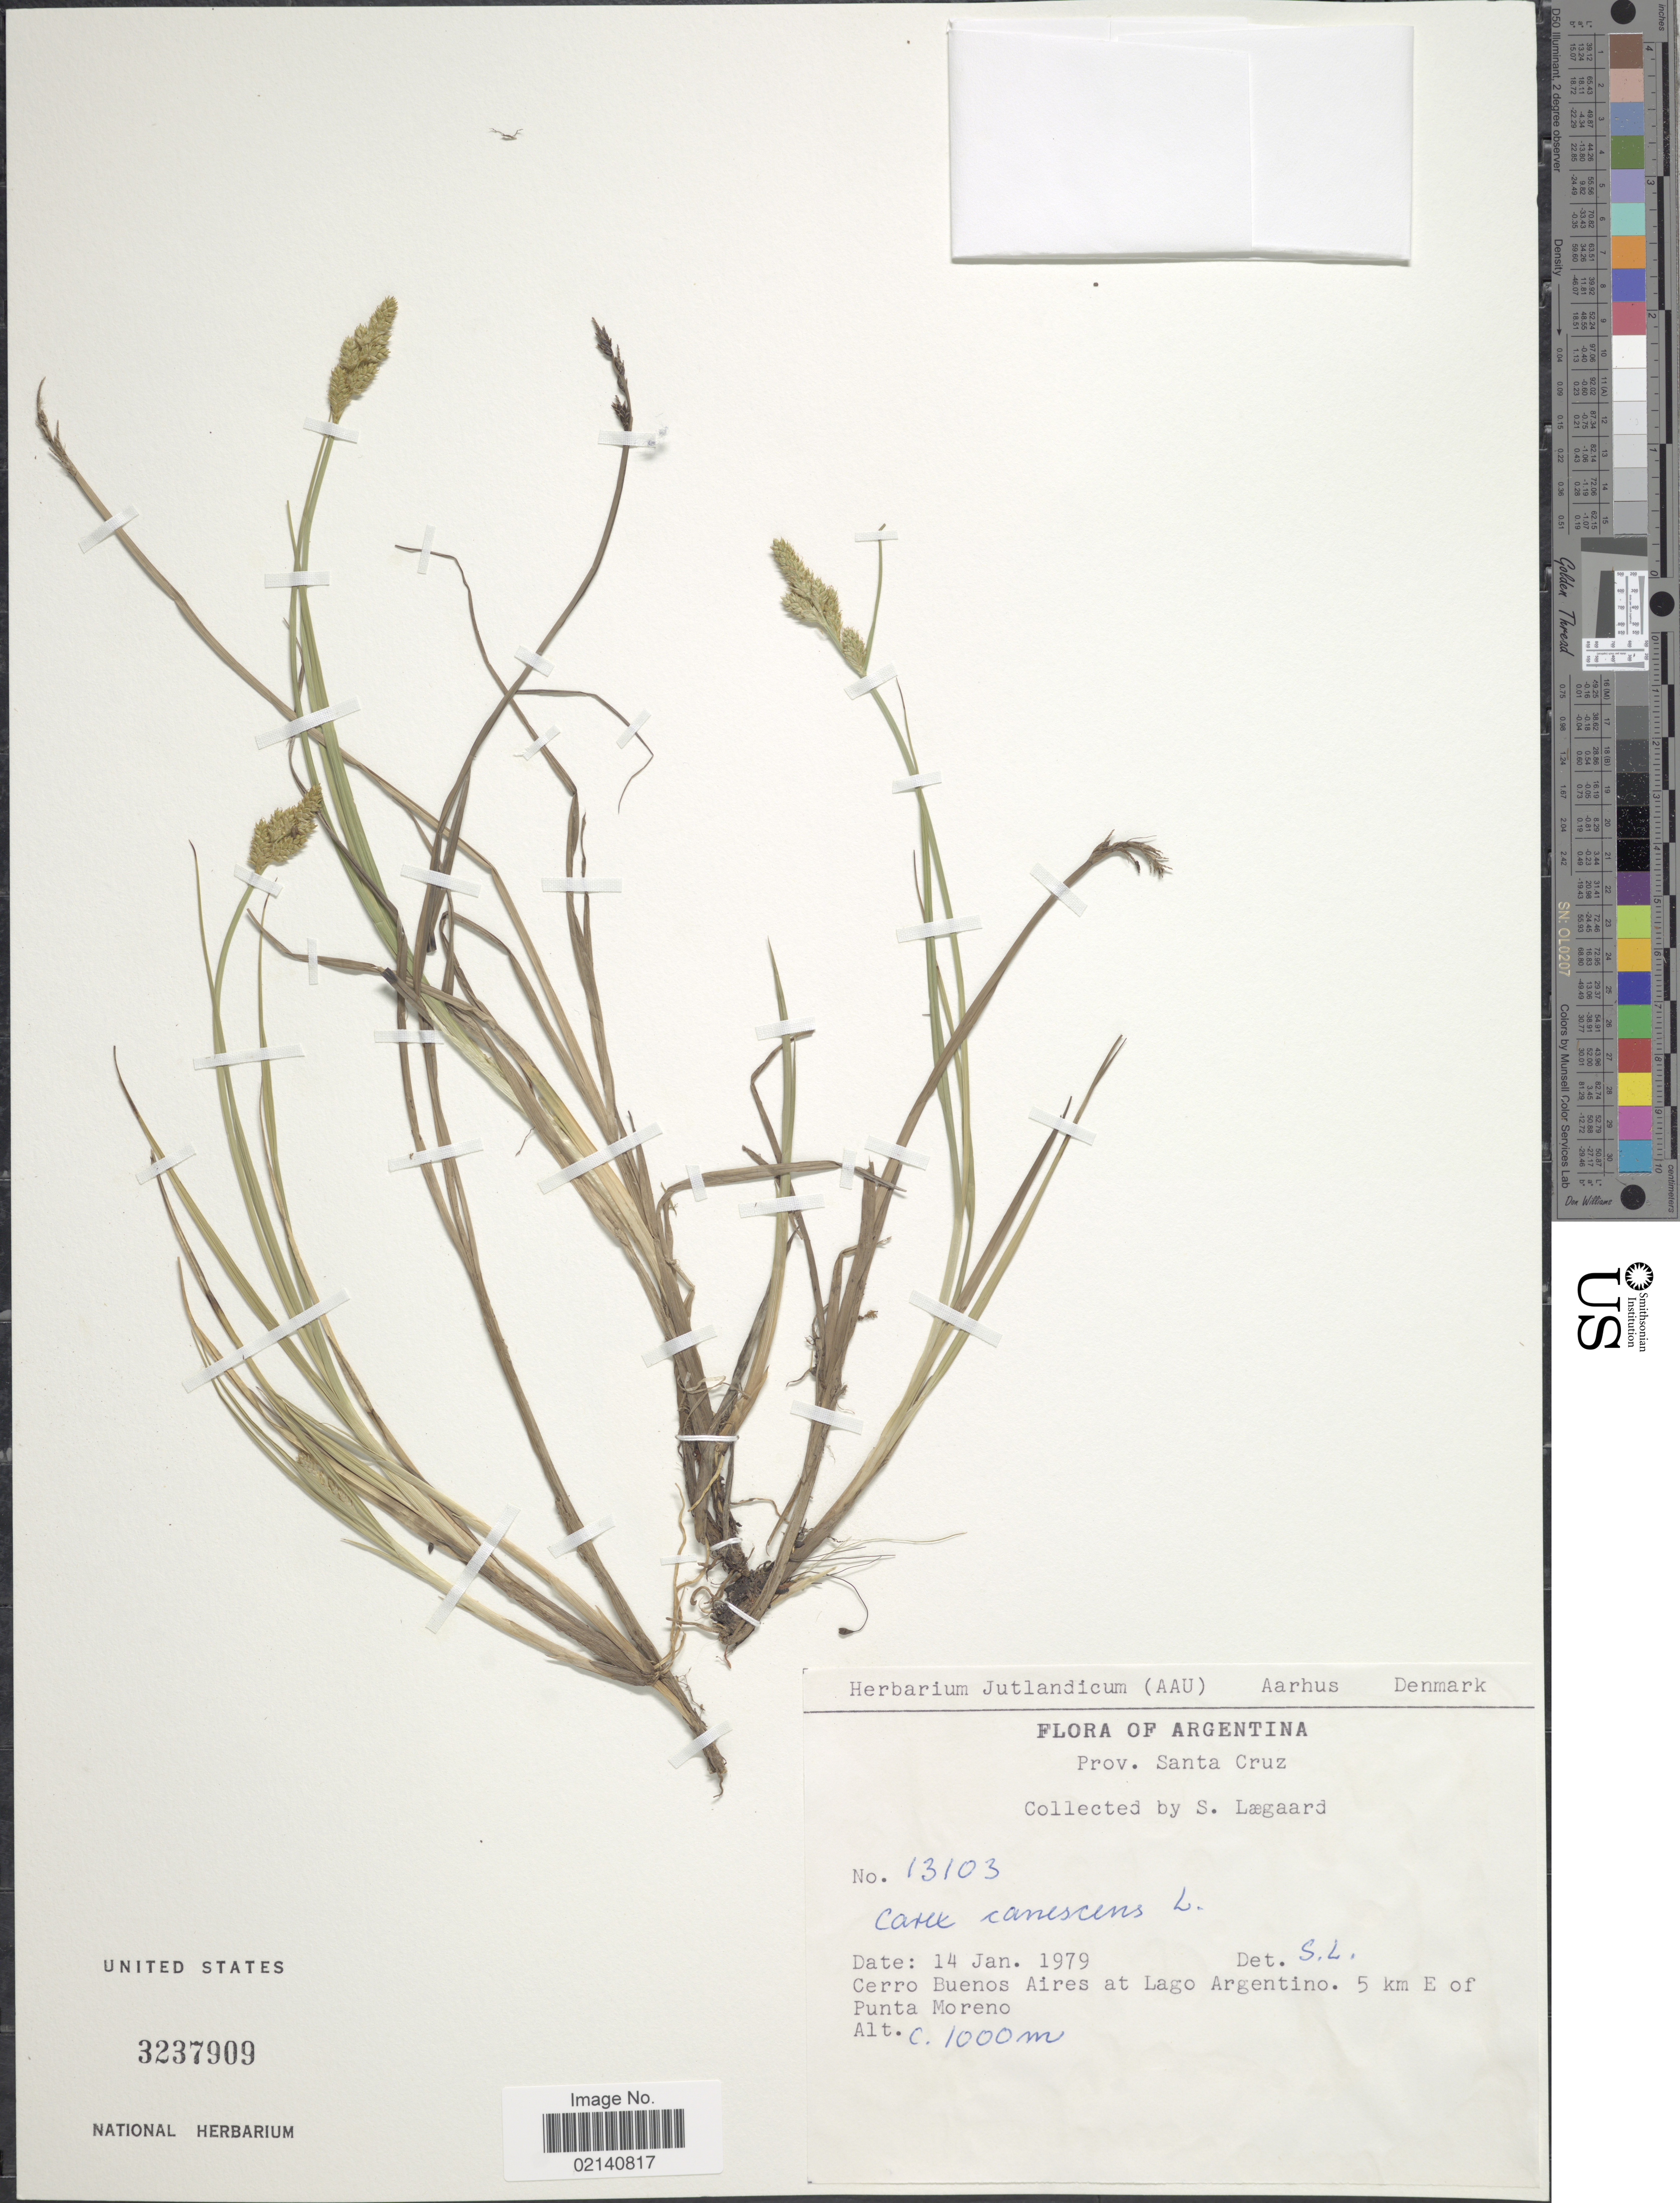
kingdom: Plantae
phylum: Tracheophyta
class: Liliopsida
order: Poales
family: Cyperaceae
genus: Carex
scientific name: Carex canescens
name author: L.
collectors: S. Lægaard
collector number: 13103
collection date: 1979-01-14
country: Argentina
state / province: Santa Cruz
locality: Cerro Buenos Aires at Lago Argentino, 5 km E of Punta Moreno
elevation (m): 1000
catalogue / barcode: US 3237909